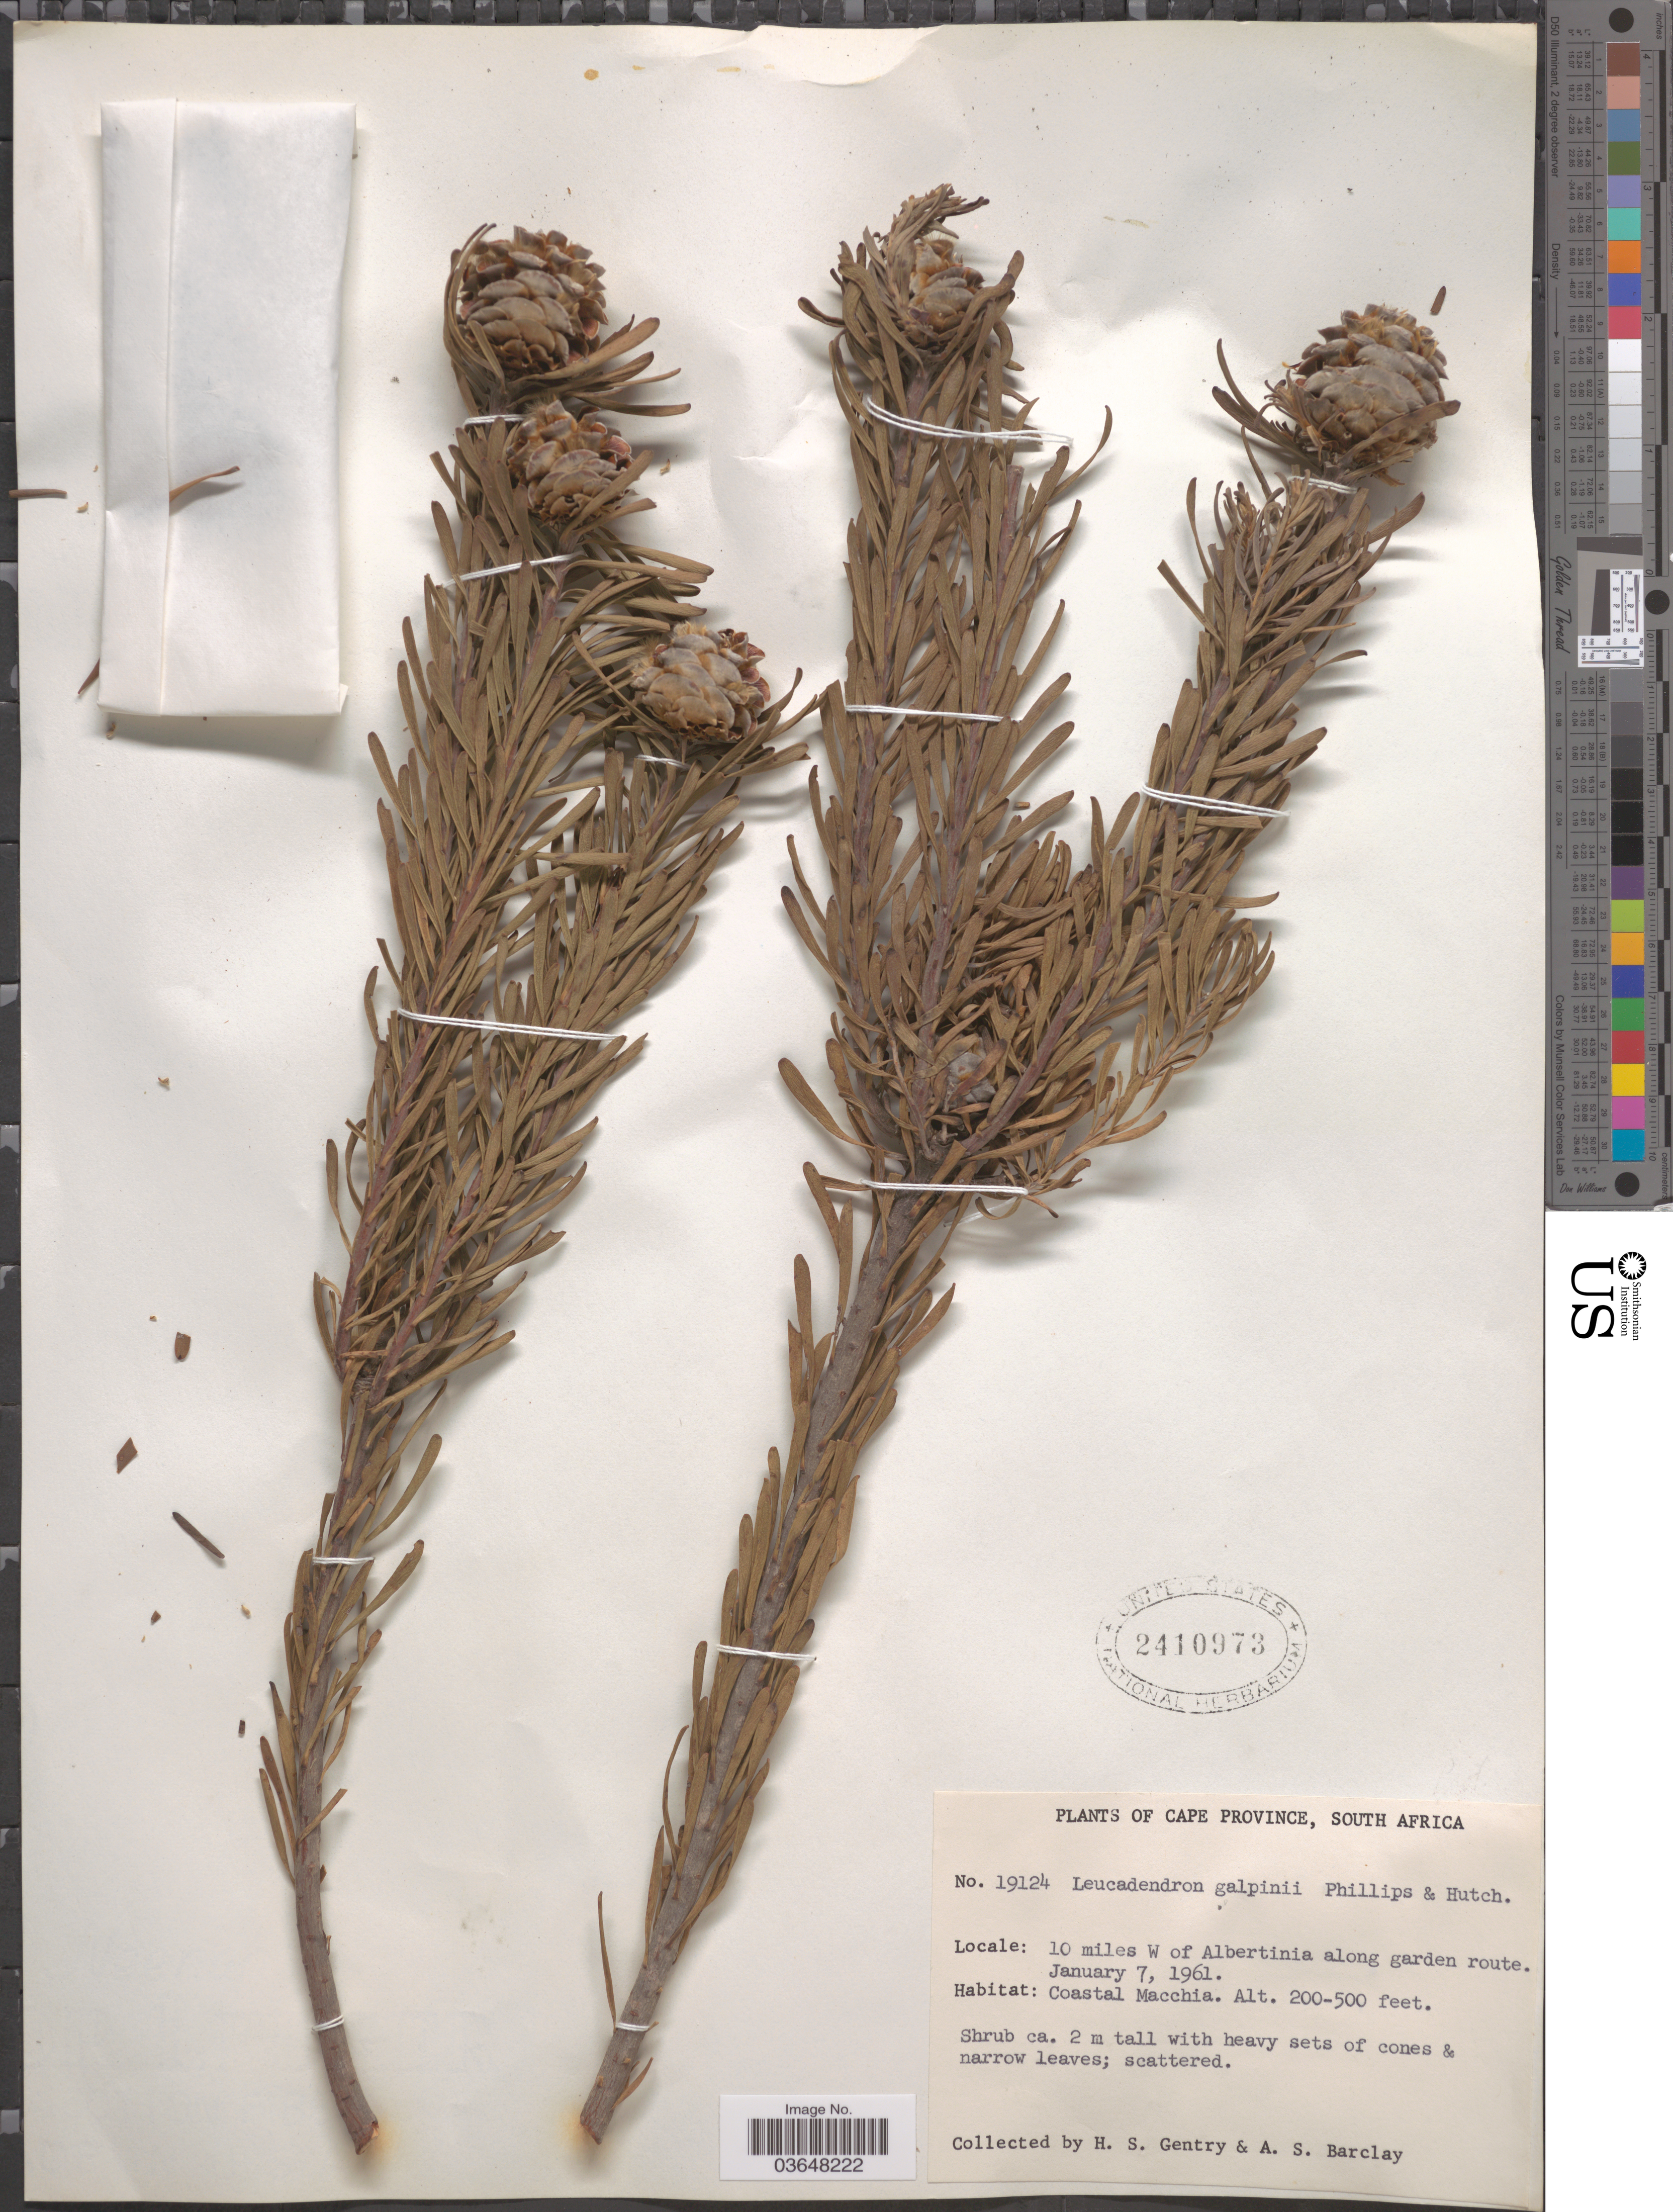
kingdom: Plantae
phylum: Tracheophyta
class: Magnoliopsida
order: Proteales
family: Proteaceae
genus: Leucadendron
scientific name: Leucadendron galpinii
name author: E. Phillips & Hutch.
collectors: H. S. Gentry & A. S. Barclay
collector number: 19124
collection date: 1961-01-07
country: South Africa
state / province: Western Cape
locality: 10 miles W of Albertinia along garden route.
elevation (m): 61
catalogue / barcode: US 2410973